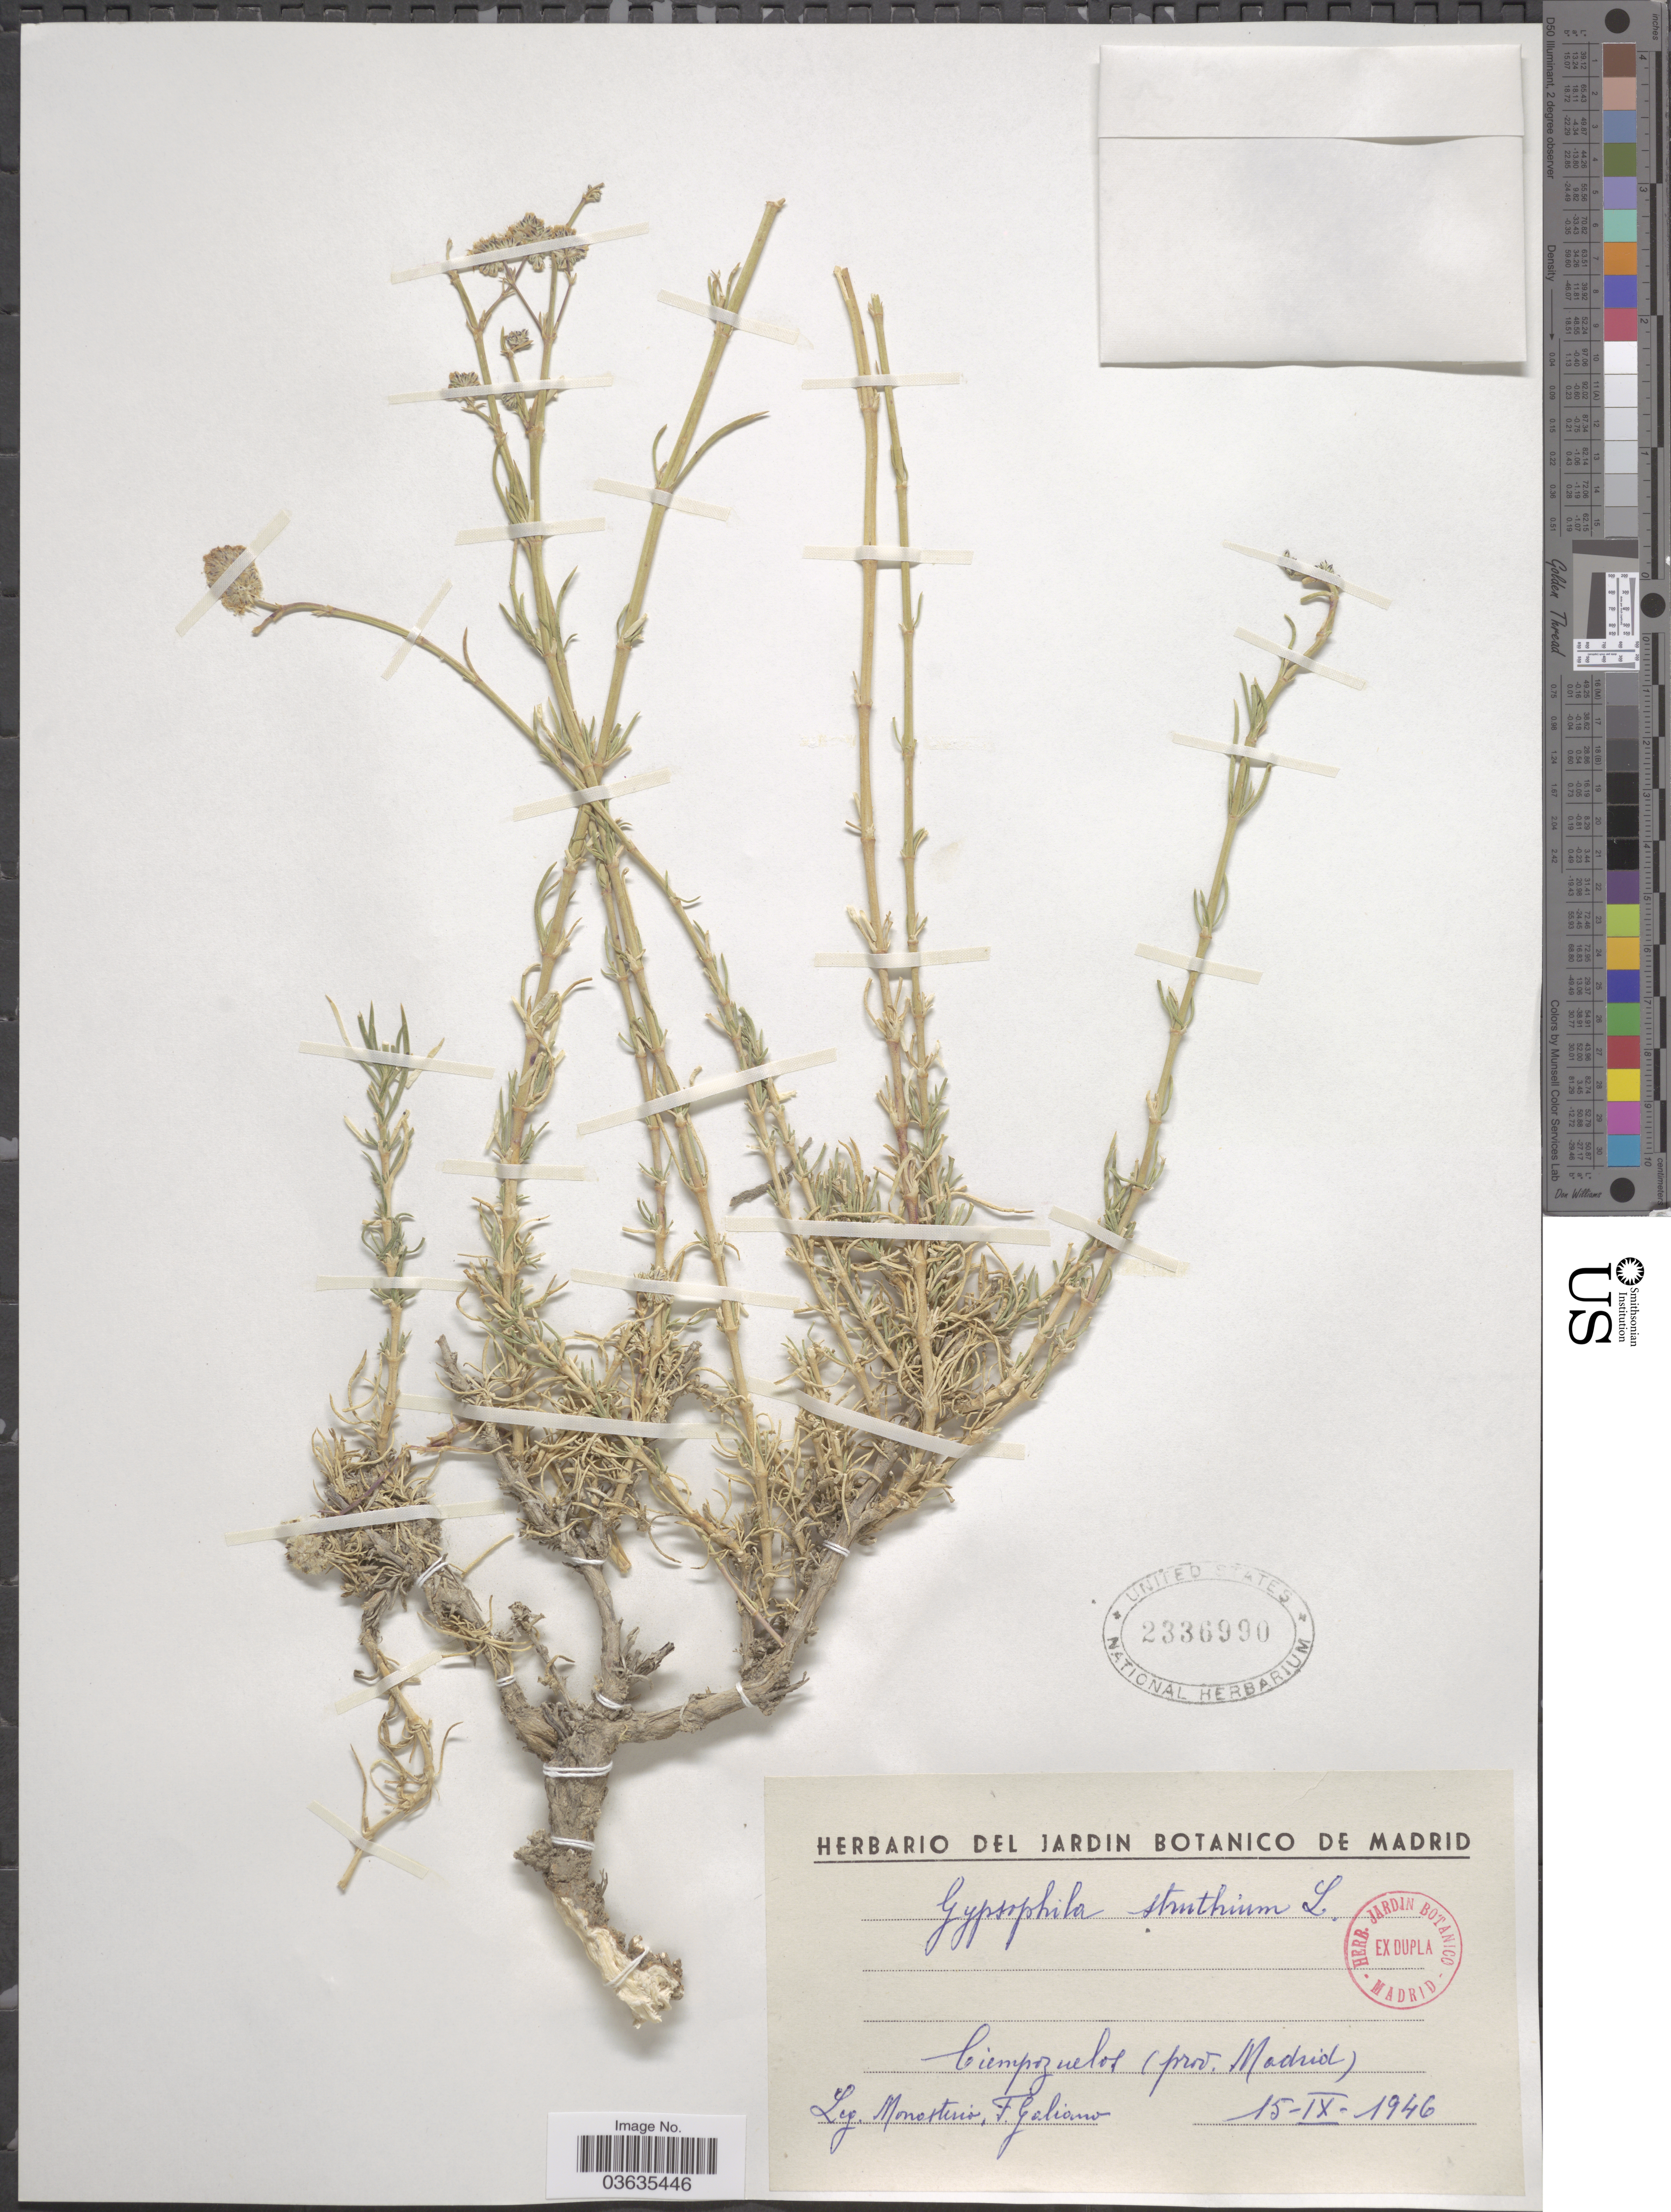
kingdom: Plantae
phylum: Tracheophyta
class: Magnoliopsida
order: Caryophyllales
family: Caryophyllaceae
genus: Gypsophila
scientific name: Gypsophila struthium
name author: Loefl.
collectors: Monasterio & E. F. Galiano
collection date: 1946-09-15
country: Spain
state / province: Madrid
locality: Ciempozuelos.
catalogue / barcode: US 2336990